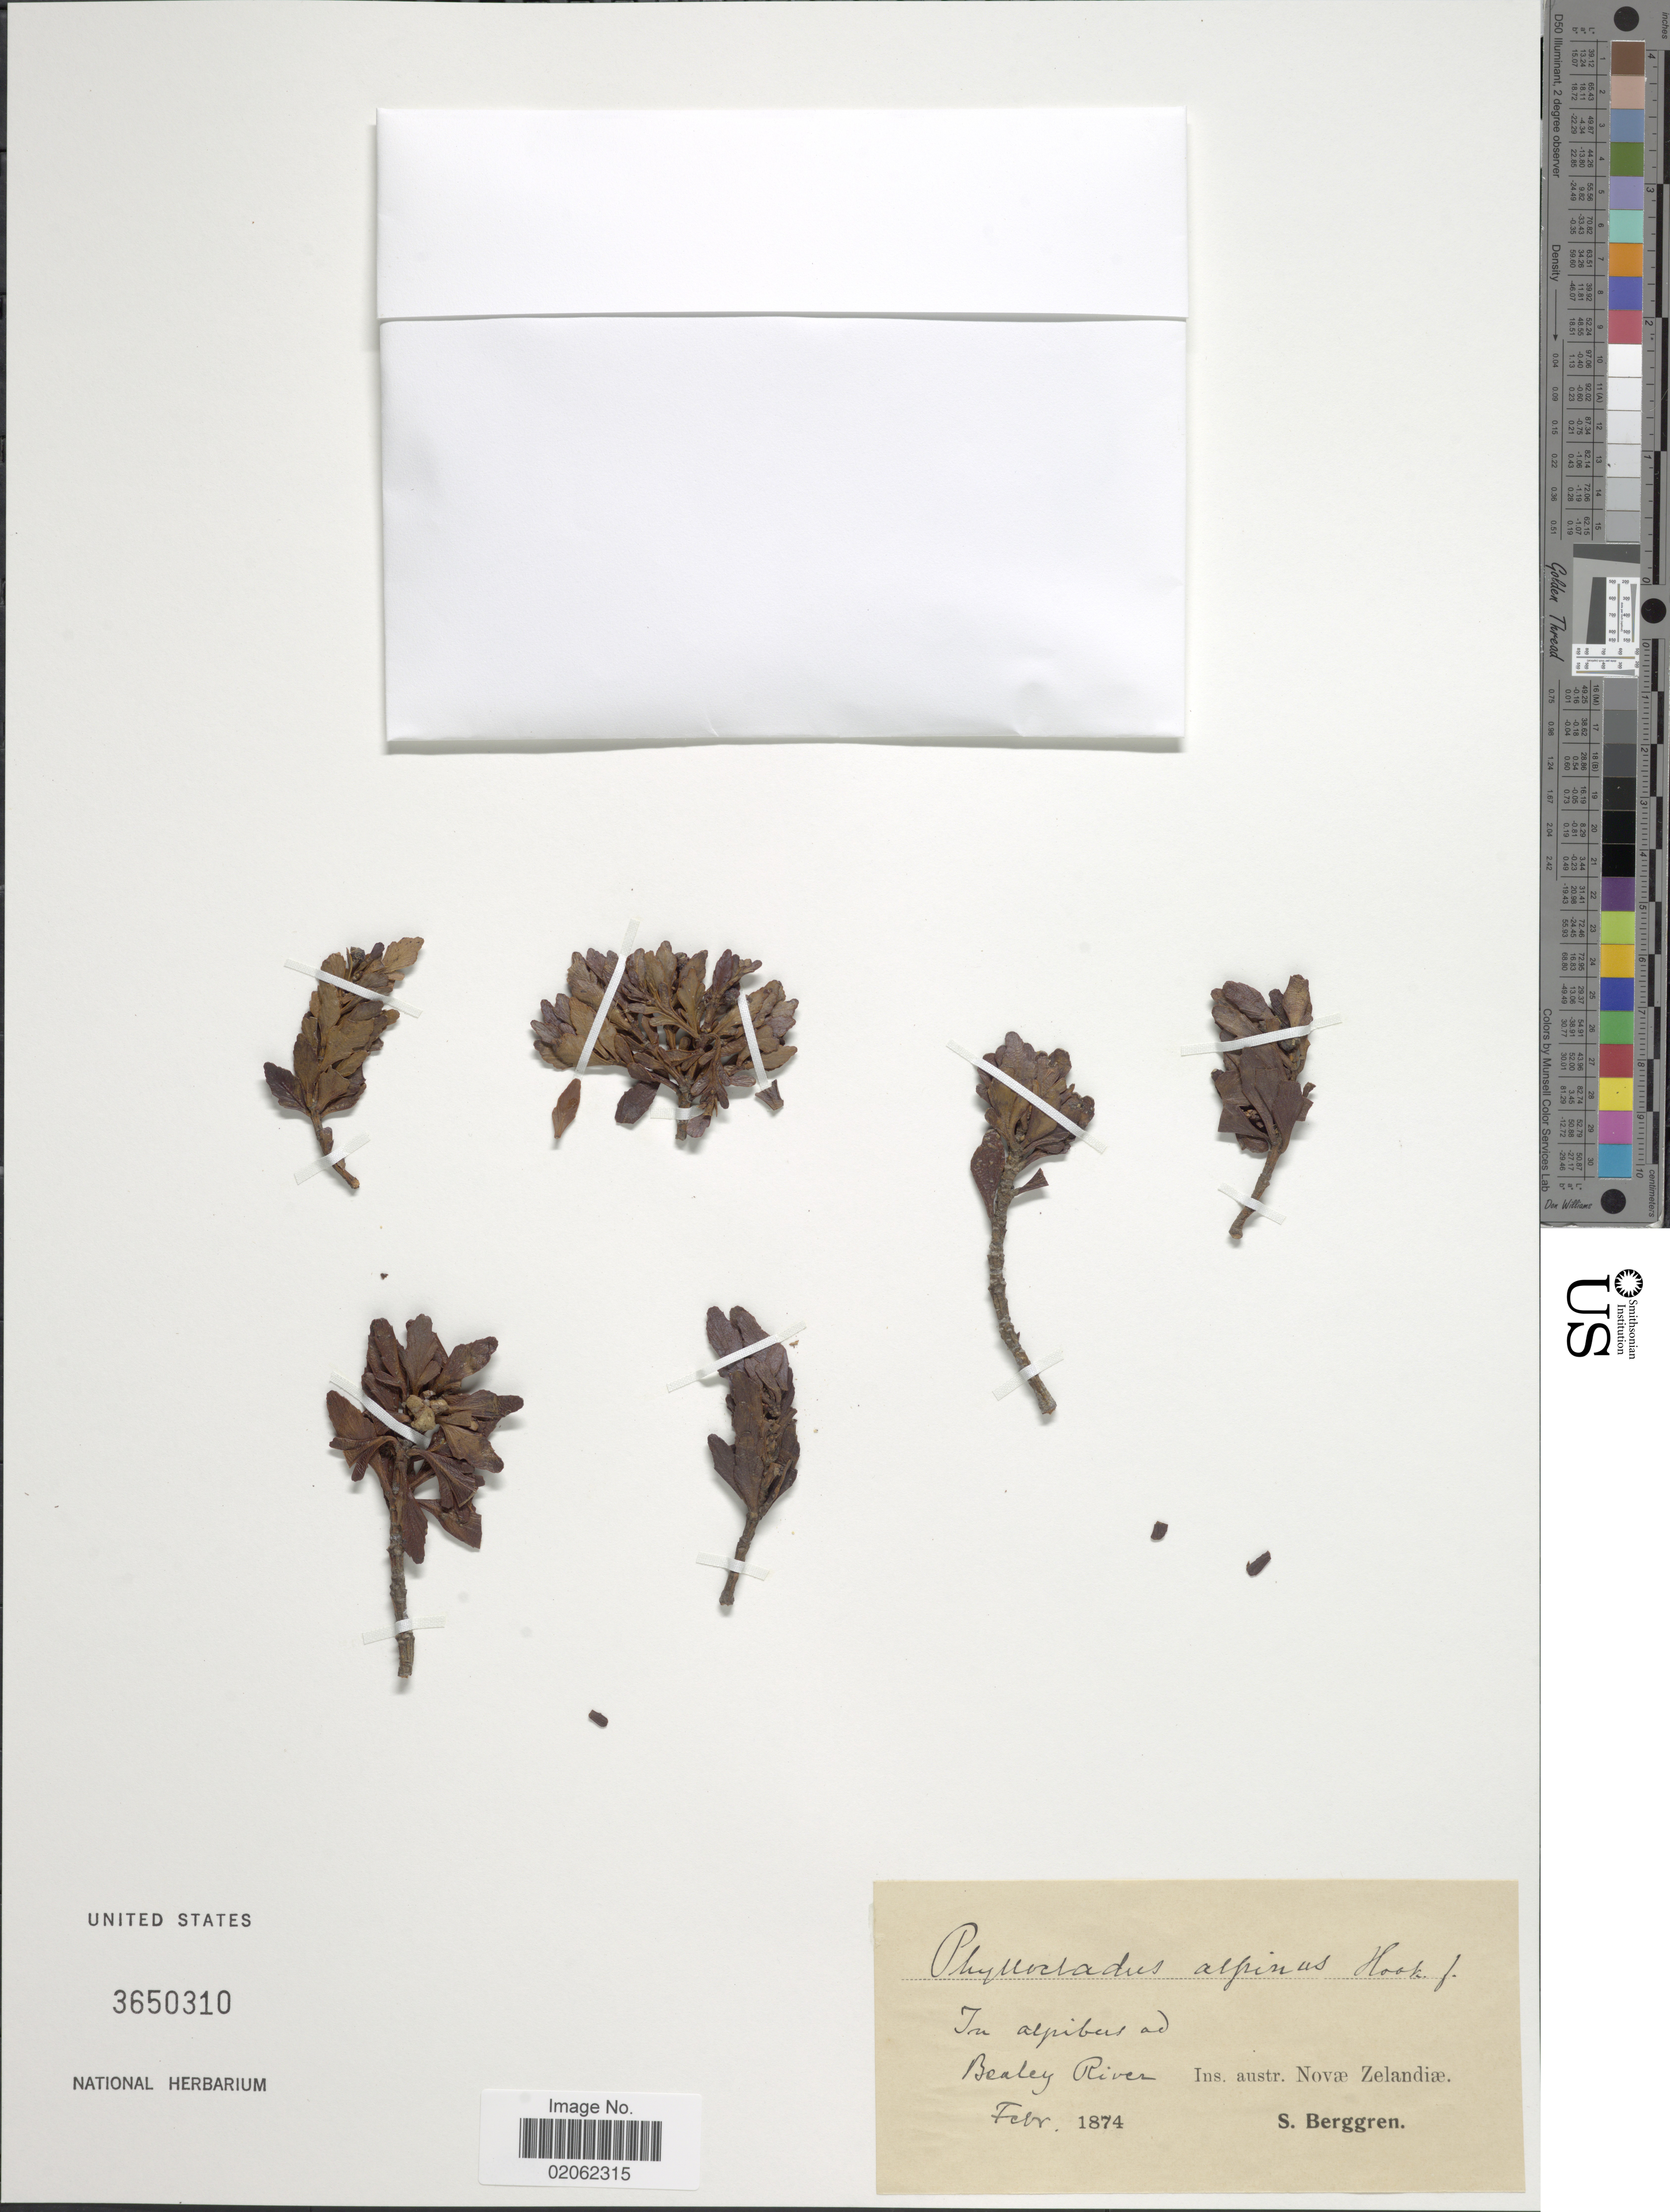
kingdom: Plantae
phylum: Tracheophyta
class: Pinopsida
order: Pinales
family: Phyllocladaceae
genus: Phyllocladus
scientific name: Phyllocladus alpinus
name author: Hook. f.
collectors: S. Berggren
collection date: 1874-02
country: New Zealand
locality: In alpibus ad Bealey River, Ins austr Novæ Zelandiæ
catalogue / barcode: US 3650310